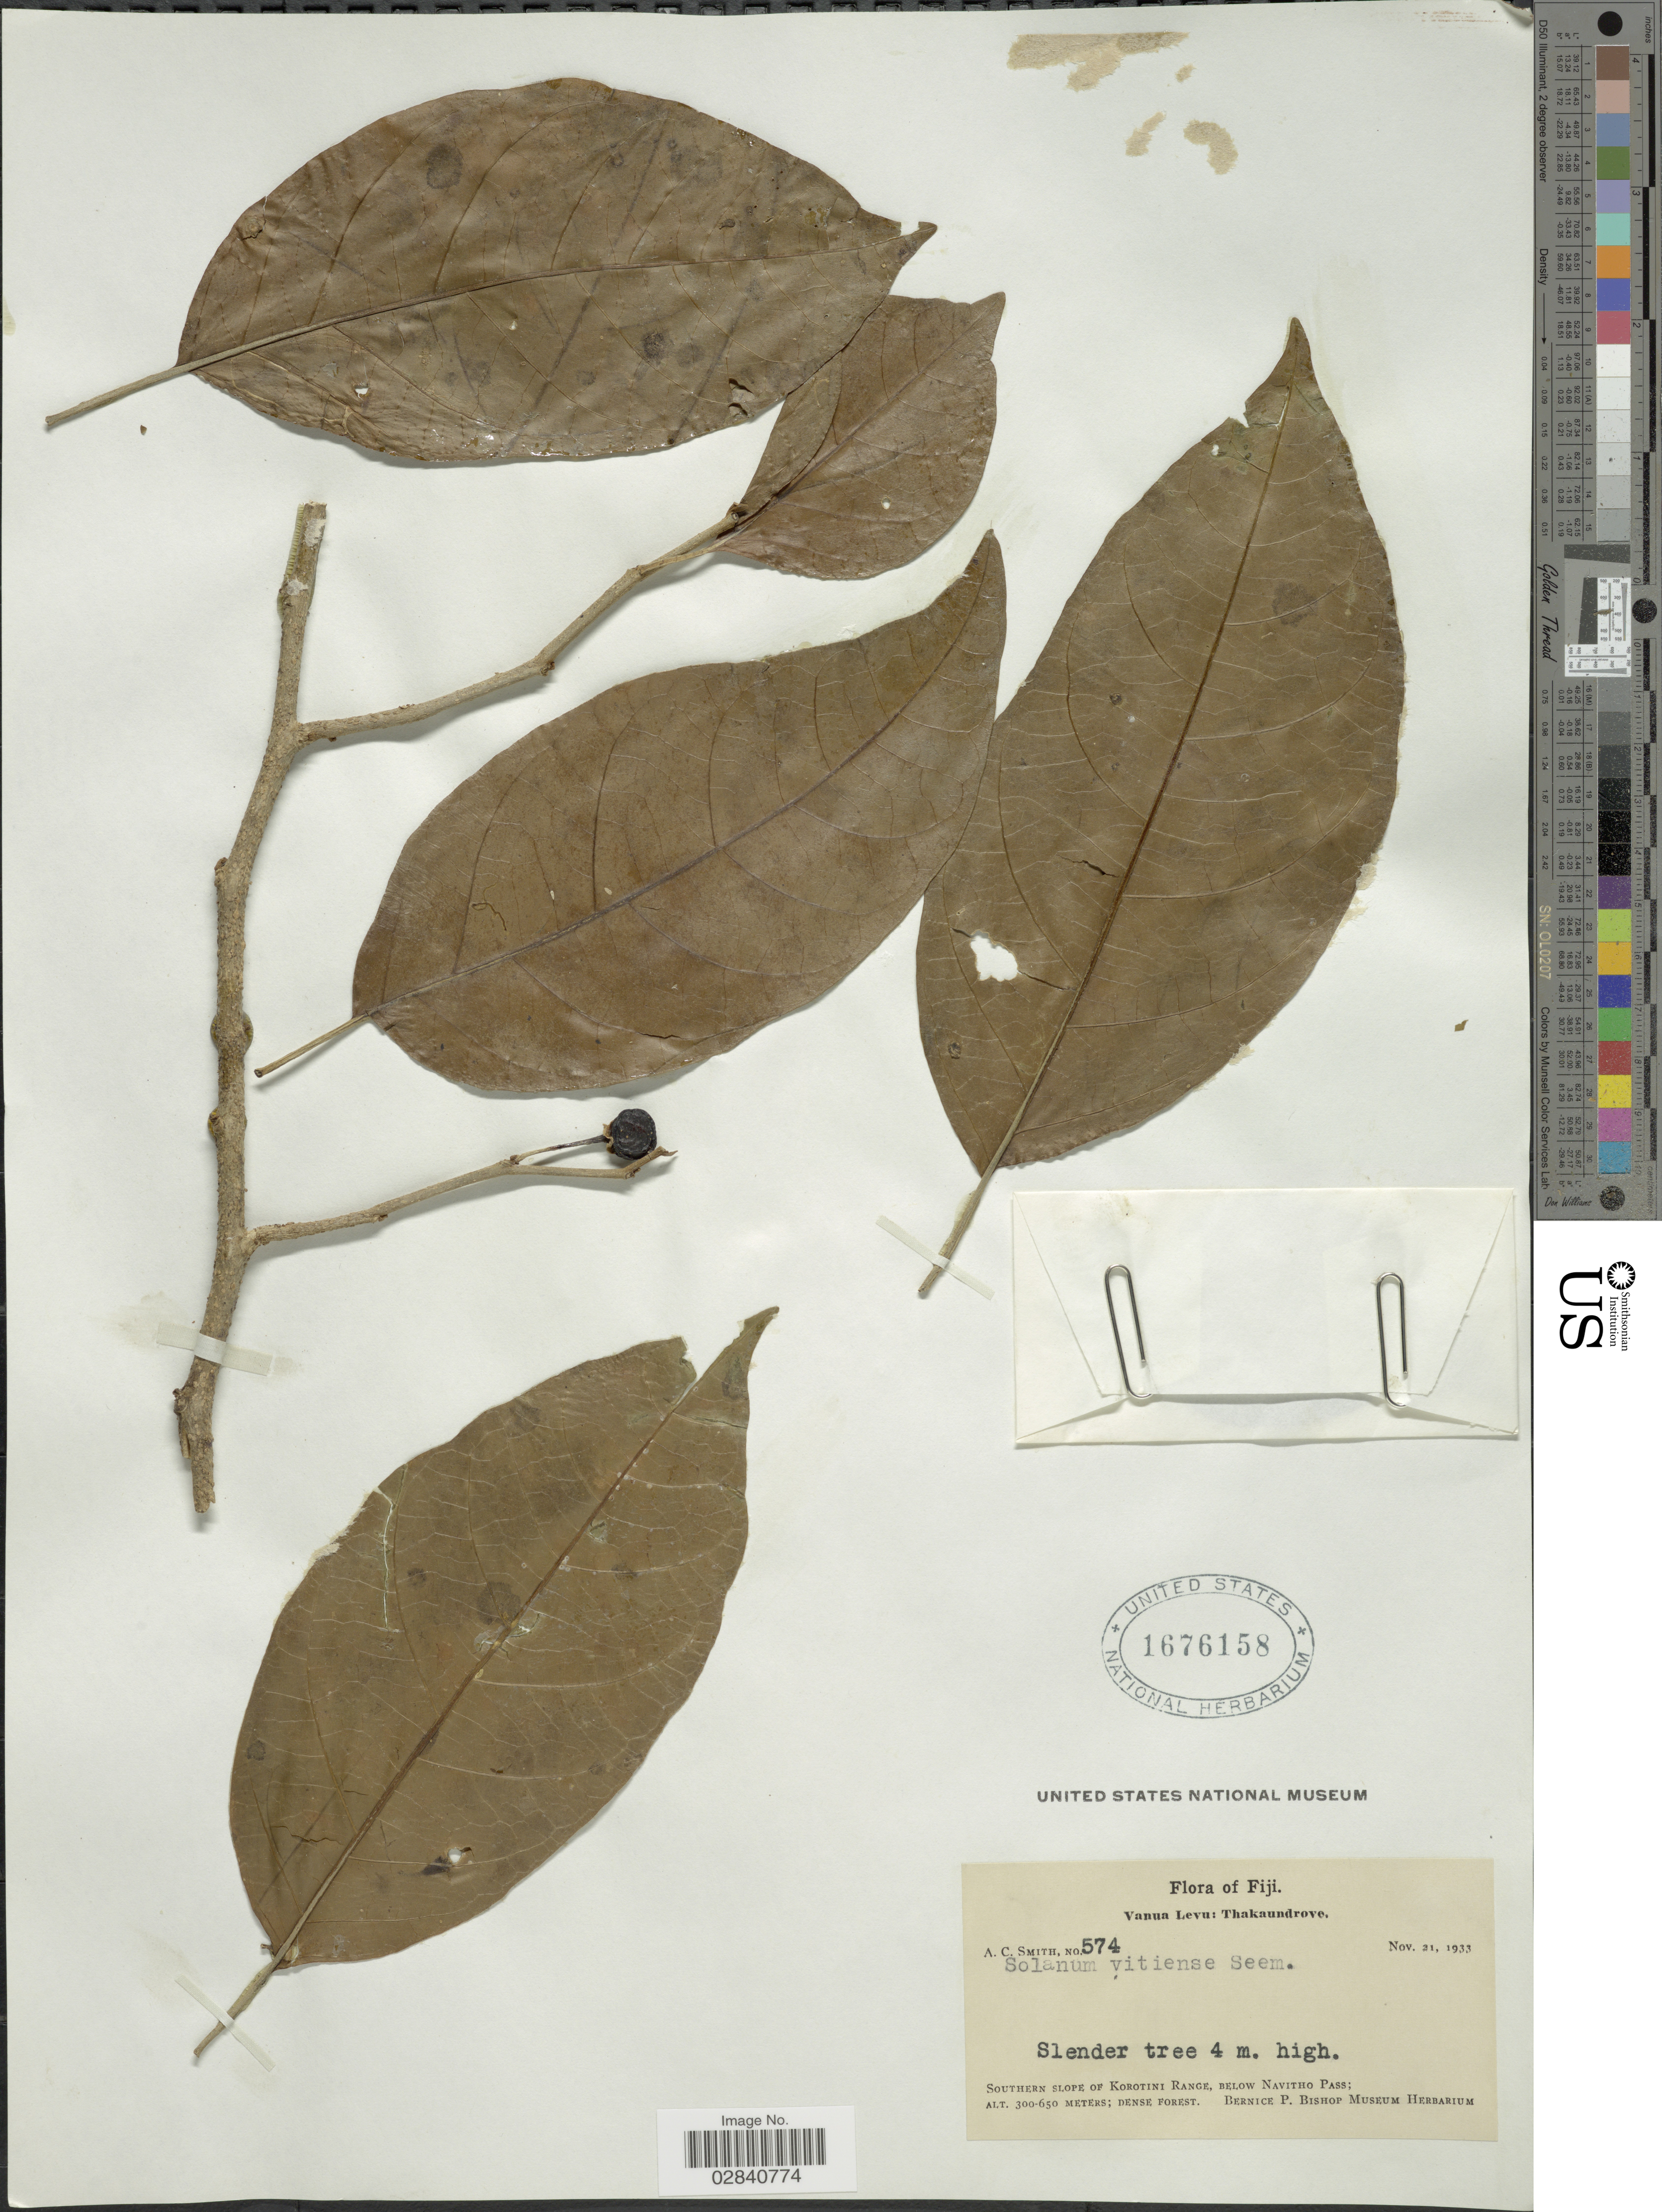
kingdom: Plantae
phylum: Tracheophyta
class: Magnoliopsida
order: Solanales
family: Solanaceae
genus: Lycianthes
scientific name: Lycianthes vitiensis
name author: (Seem.) A.R. Bean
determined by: Knapp, S. D.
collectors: A. C. Smith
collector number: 574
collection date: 1933-11-21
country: Fiji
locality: Vanua Levu: Thakaundrove. Southern Slope of Korotini Range, below Navitho Pass.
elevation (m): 300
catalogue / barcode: US 1676158